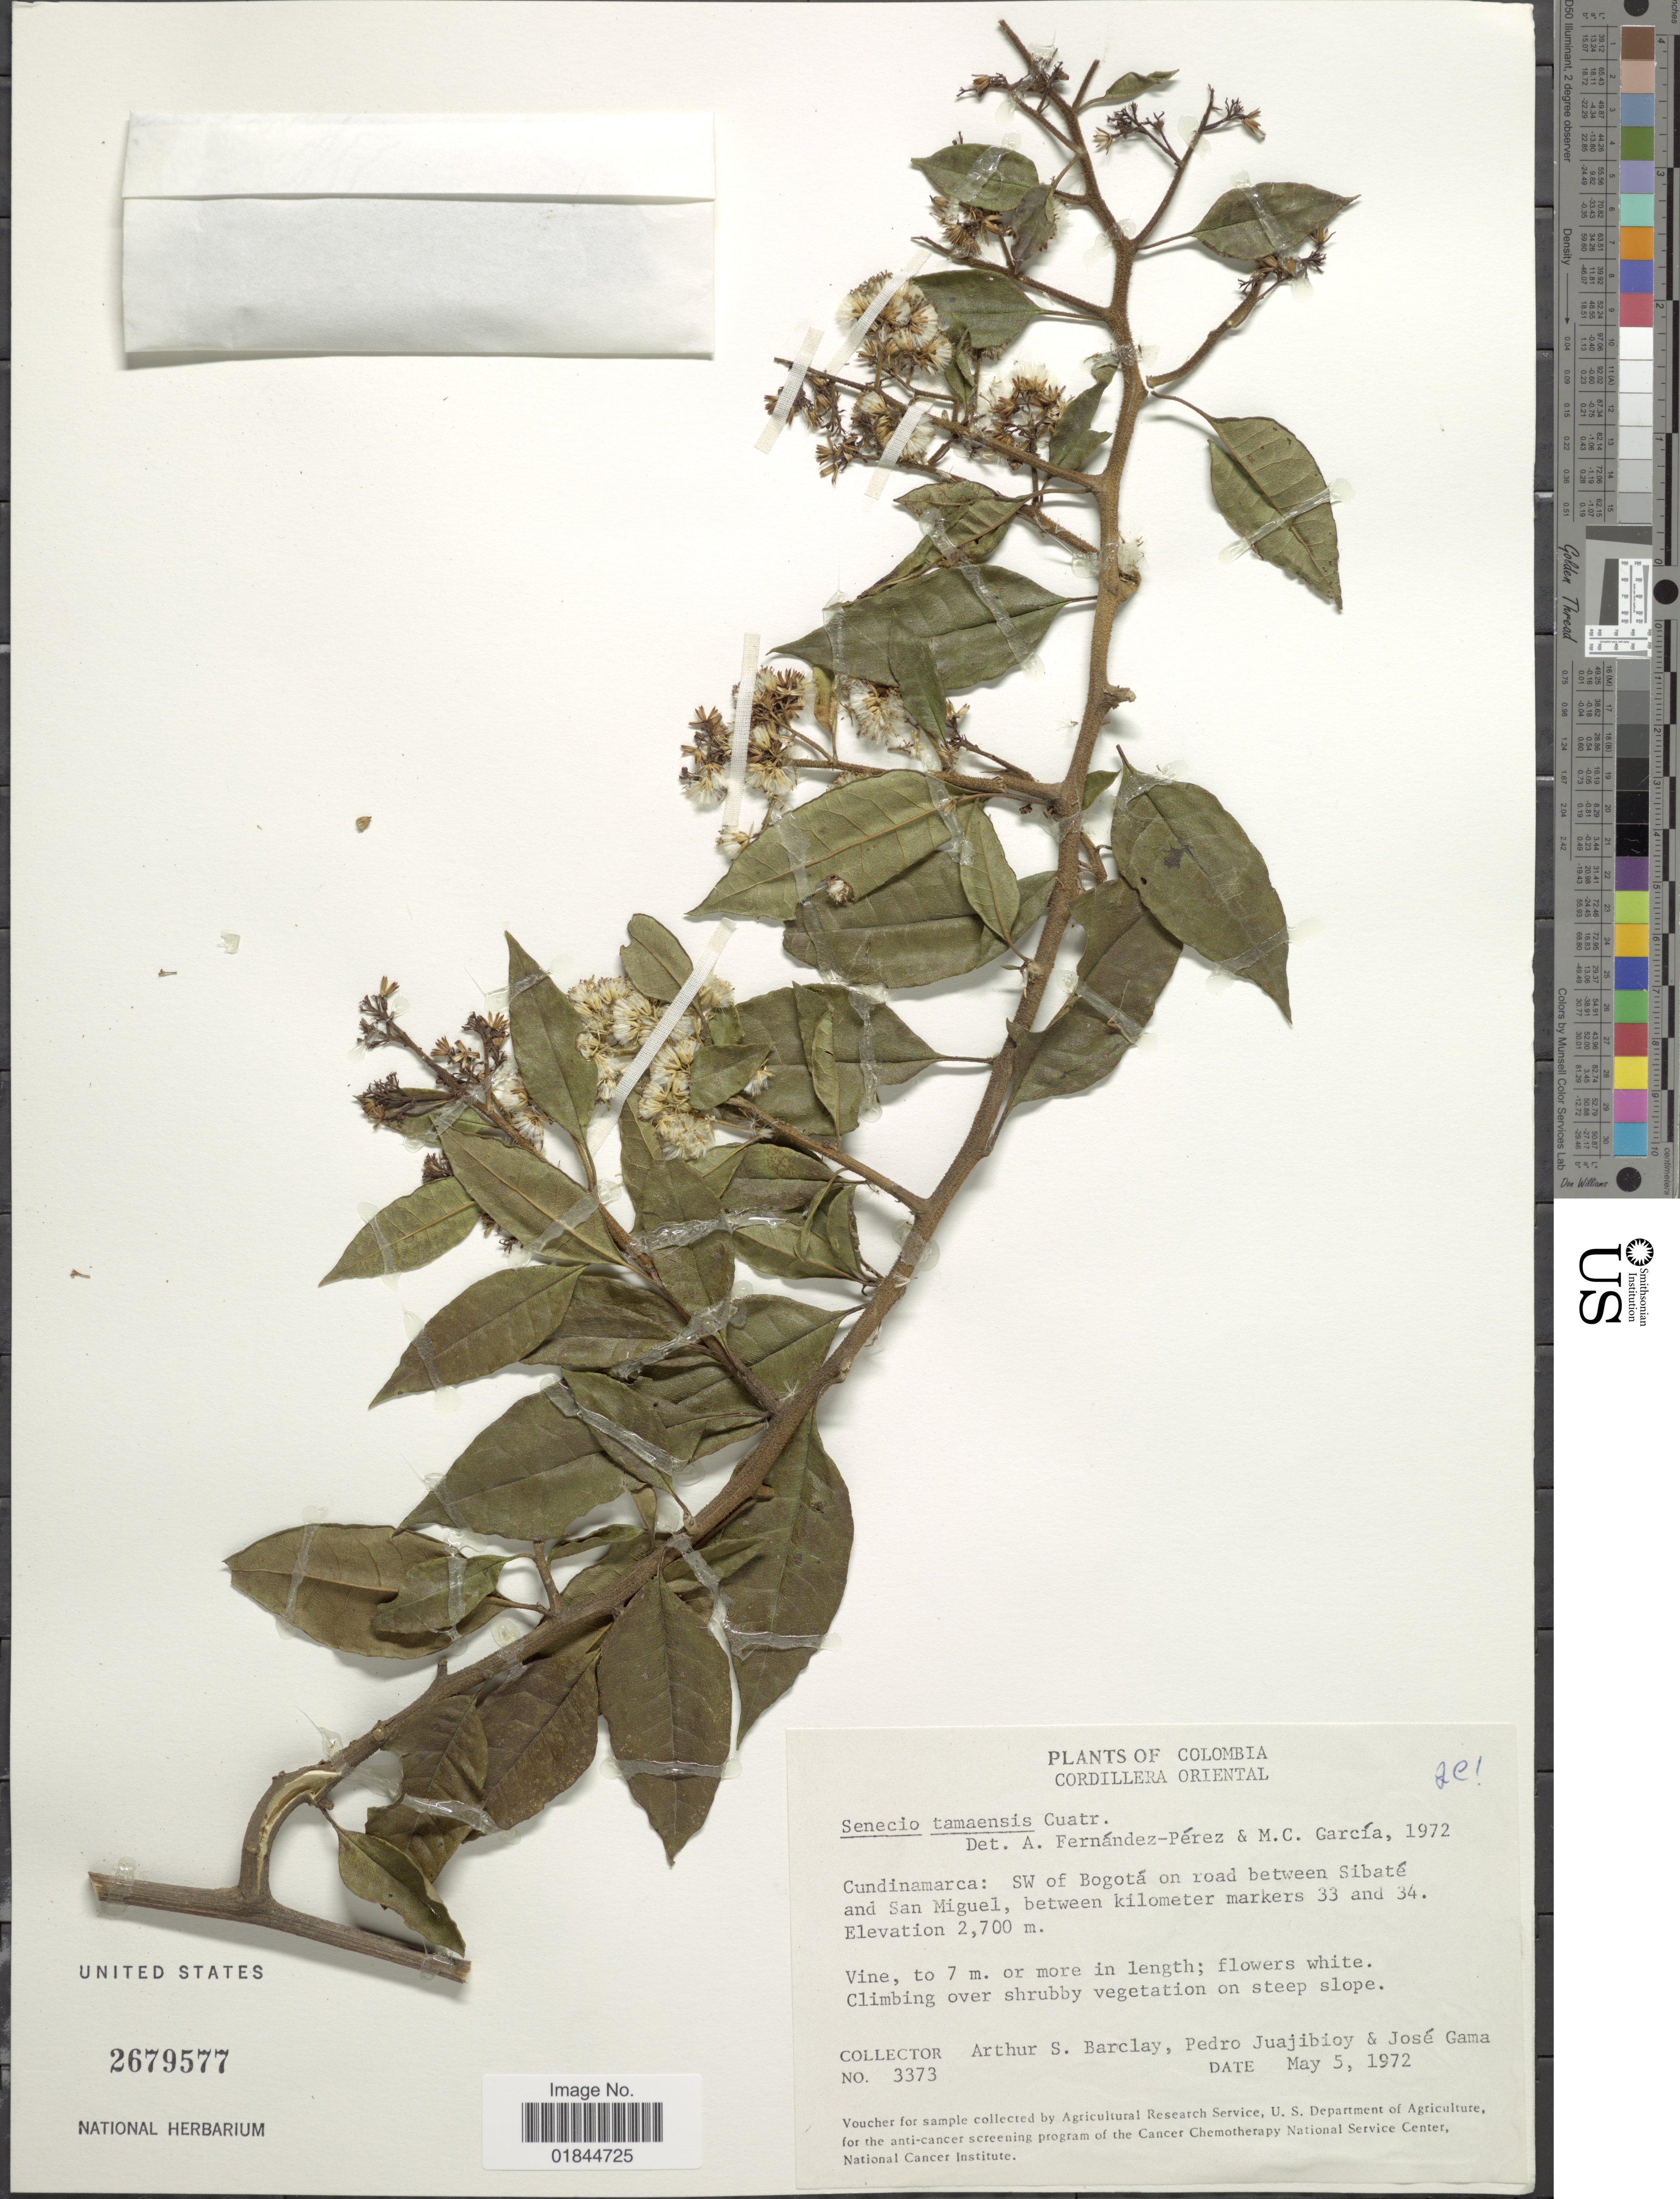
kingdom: Plantae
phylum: Tracheophyta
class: Magnoliopsida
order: Asterales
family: Asteraceae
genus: Pentacalia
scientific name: Pentacalia trianae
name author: (Klatt) Cuatrec.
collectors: A. S. Barclay, P. Juajibioy & J. Gama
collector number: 3373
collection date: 1972-05-05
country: Colombia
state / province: Cundinamarca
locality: Cundinamarca: SW of Bogota on road between Sibate and San Miguel, between kilometer markers 33 and 34.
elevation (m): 2700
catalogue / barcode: US 2679577